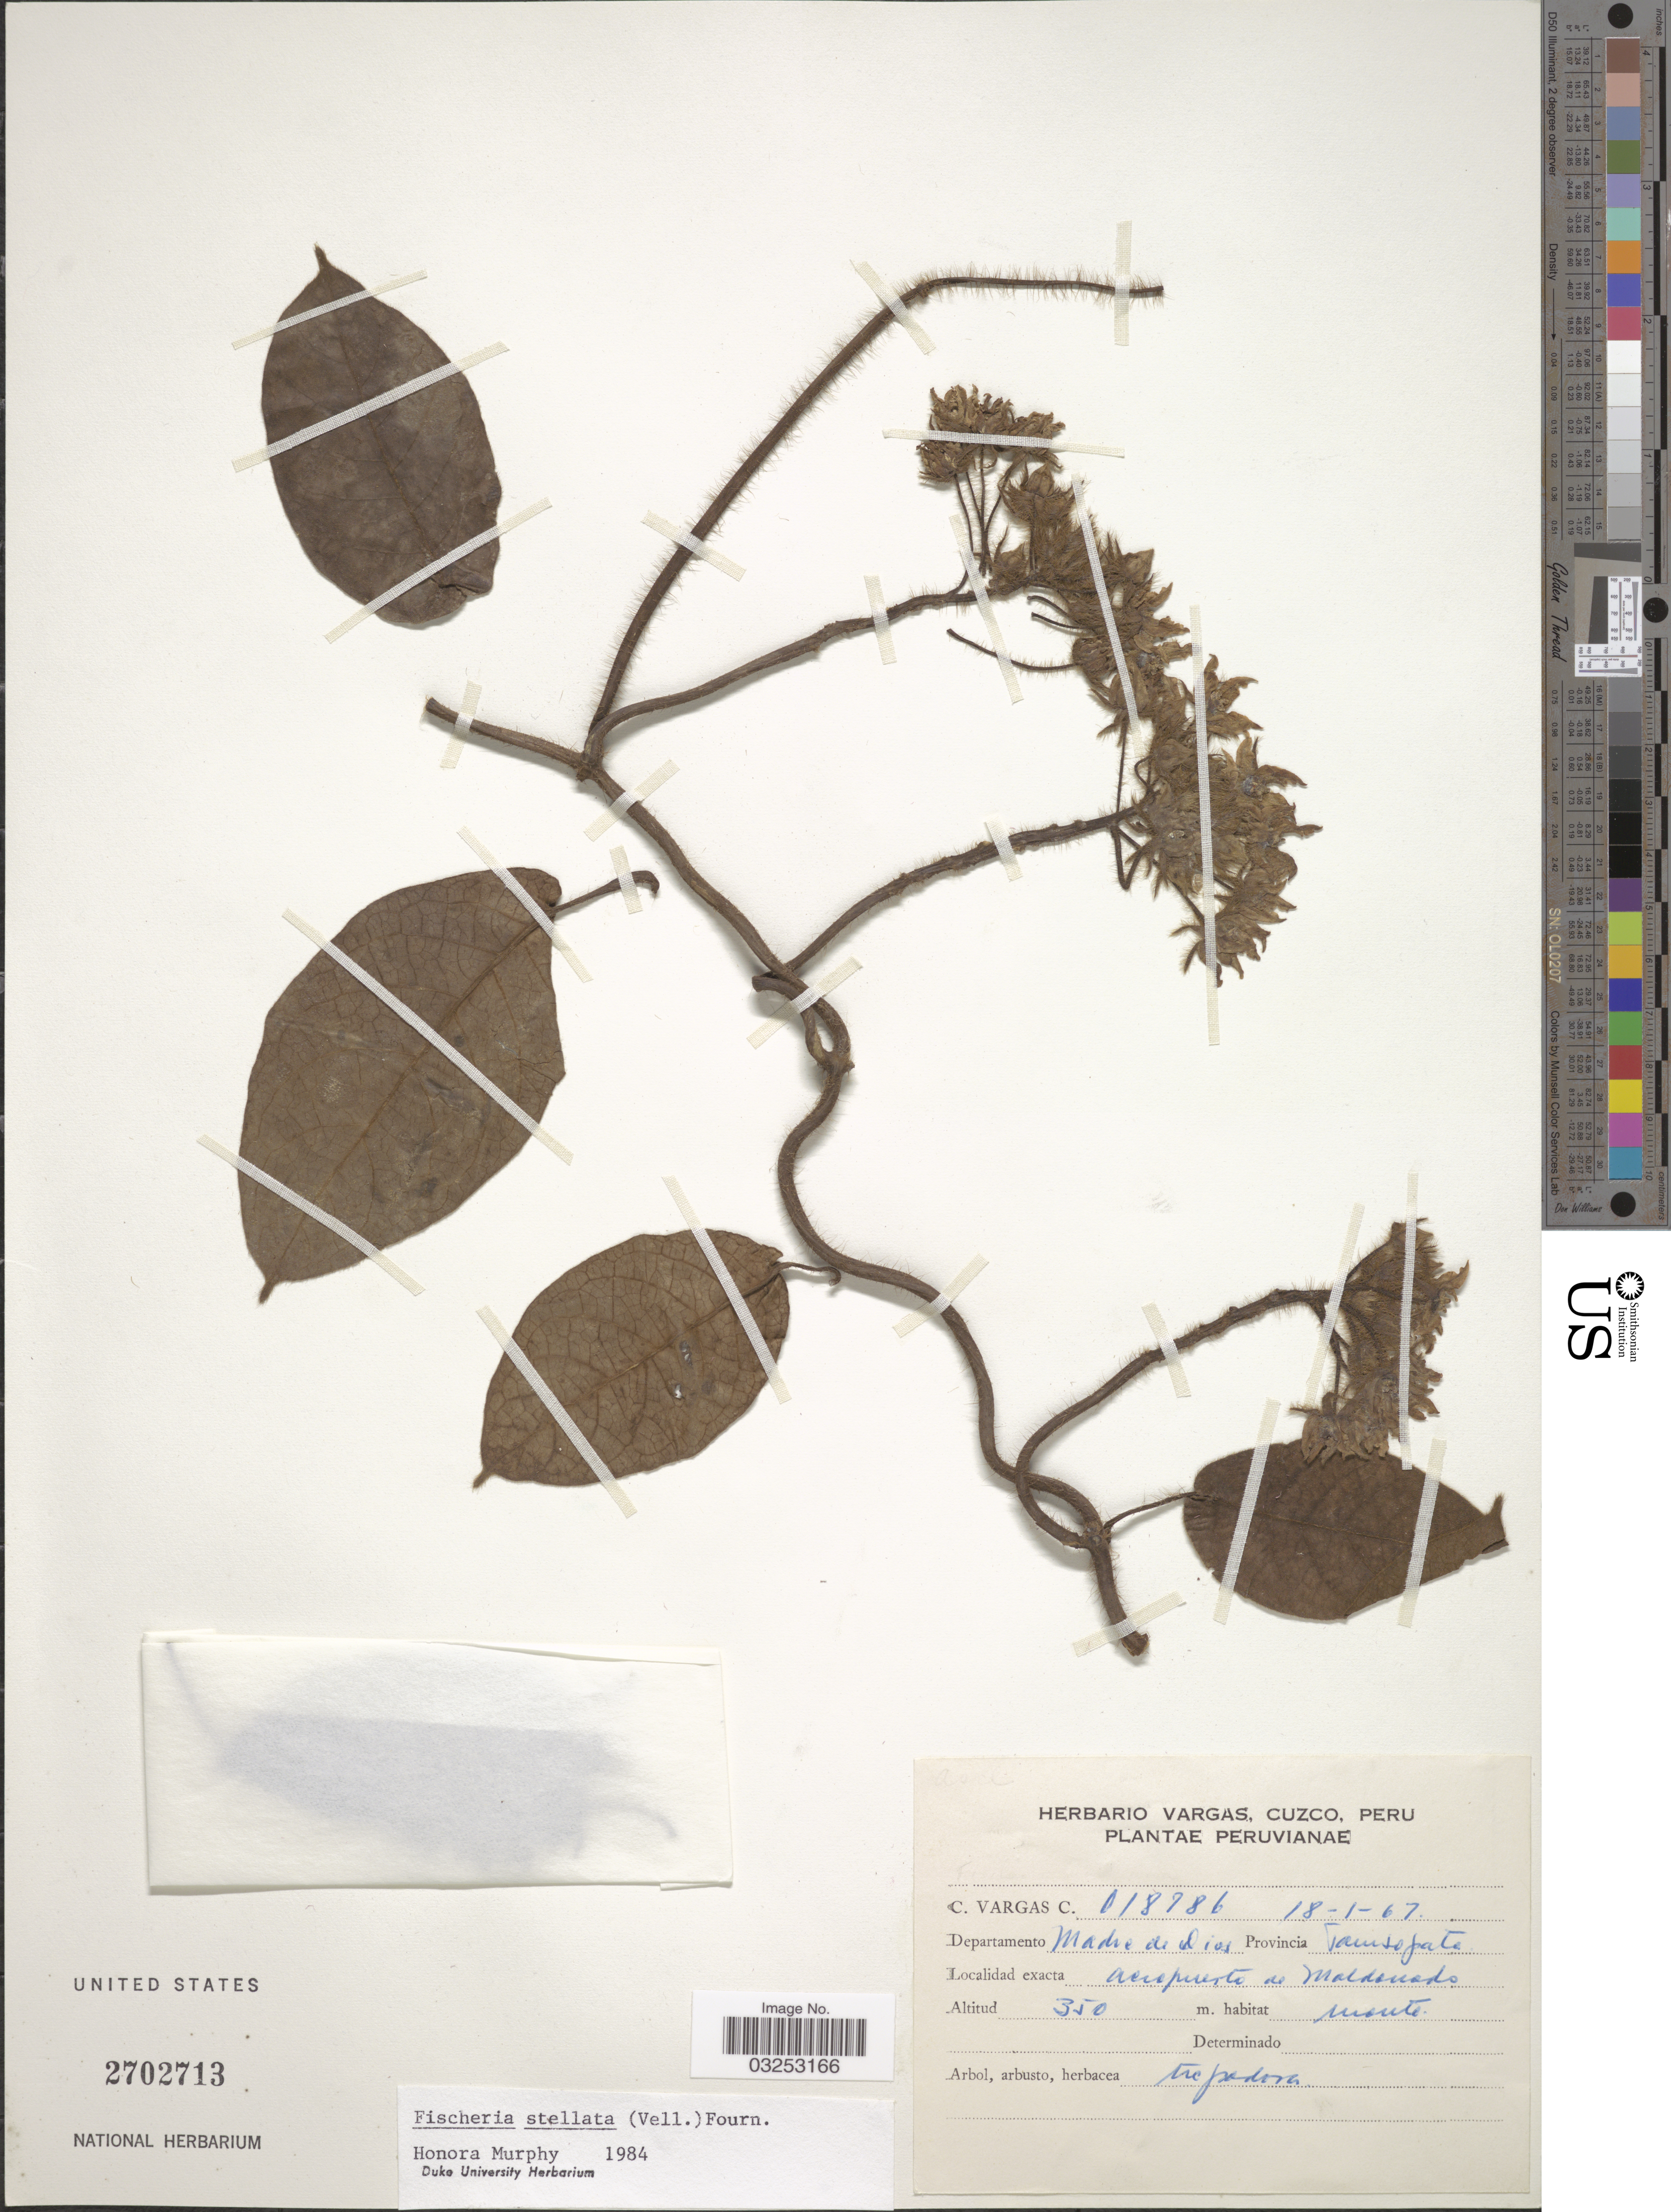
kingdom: Plantae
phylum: Tracheophyta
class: Magnoliopsida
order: Gentianales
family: Apocynaceae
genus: Fischeria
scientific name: Fischeria stellata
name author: (Vell.) E. Fourn.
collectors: C. Vargas Calderón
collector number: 018786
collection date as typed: Transcribed d/m/y: 18/1/67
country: Peru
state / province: Madre de Dios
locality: Departamento Madre de Dios, Provincia Tambopata, aeropuerto de Maldonado.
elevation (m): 350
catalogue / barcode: US 2702713